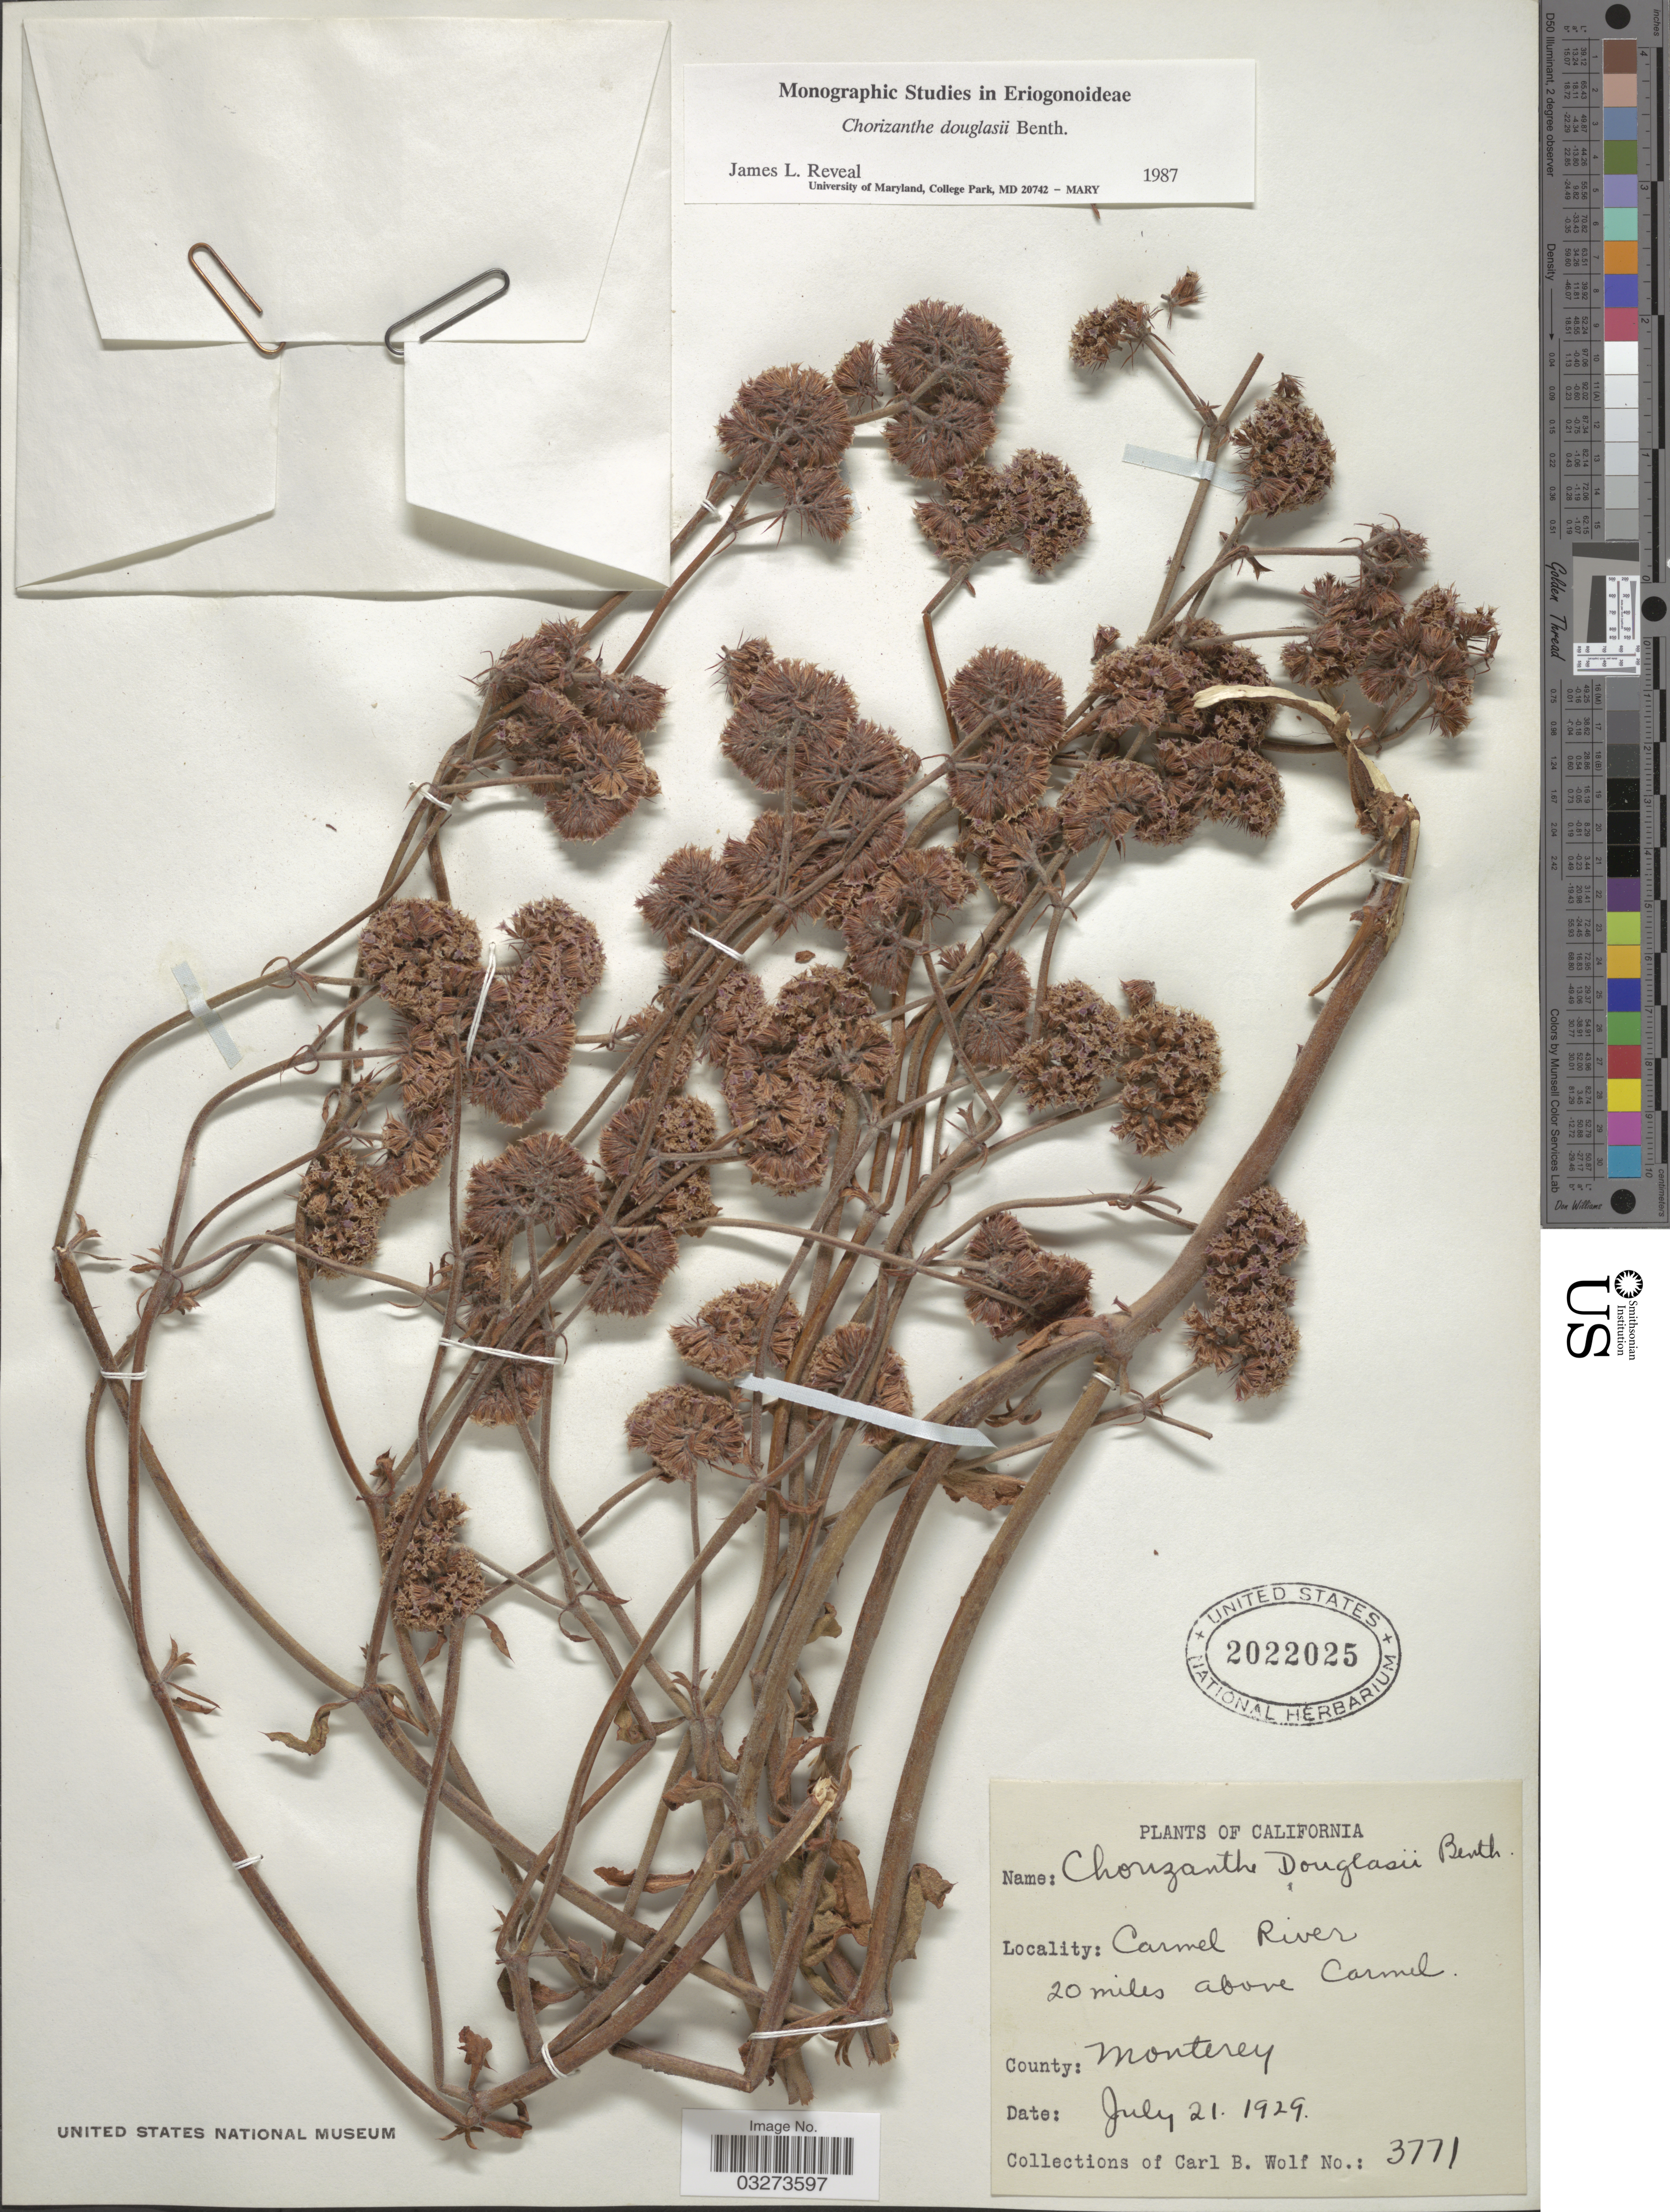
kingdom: Plantae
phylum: Tracheophyta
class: Magnoliopsida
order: Caryophyllales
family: Polygonaceae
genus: Chorizanthe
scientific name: Chorizanthe douglasii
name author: Benth.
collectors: C. B. Wolf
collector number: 3771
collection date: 1929-07-21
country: United States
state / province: California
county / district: Monterey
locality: Carmel River 20 miles above Carmel. County: Monterey.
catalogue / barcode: US 2022025